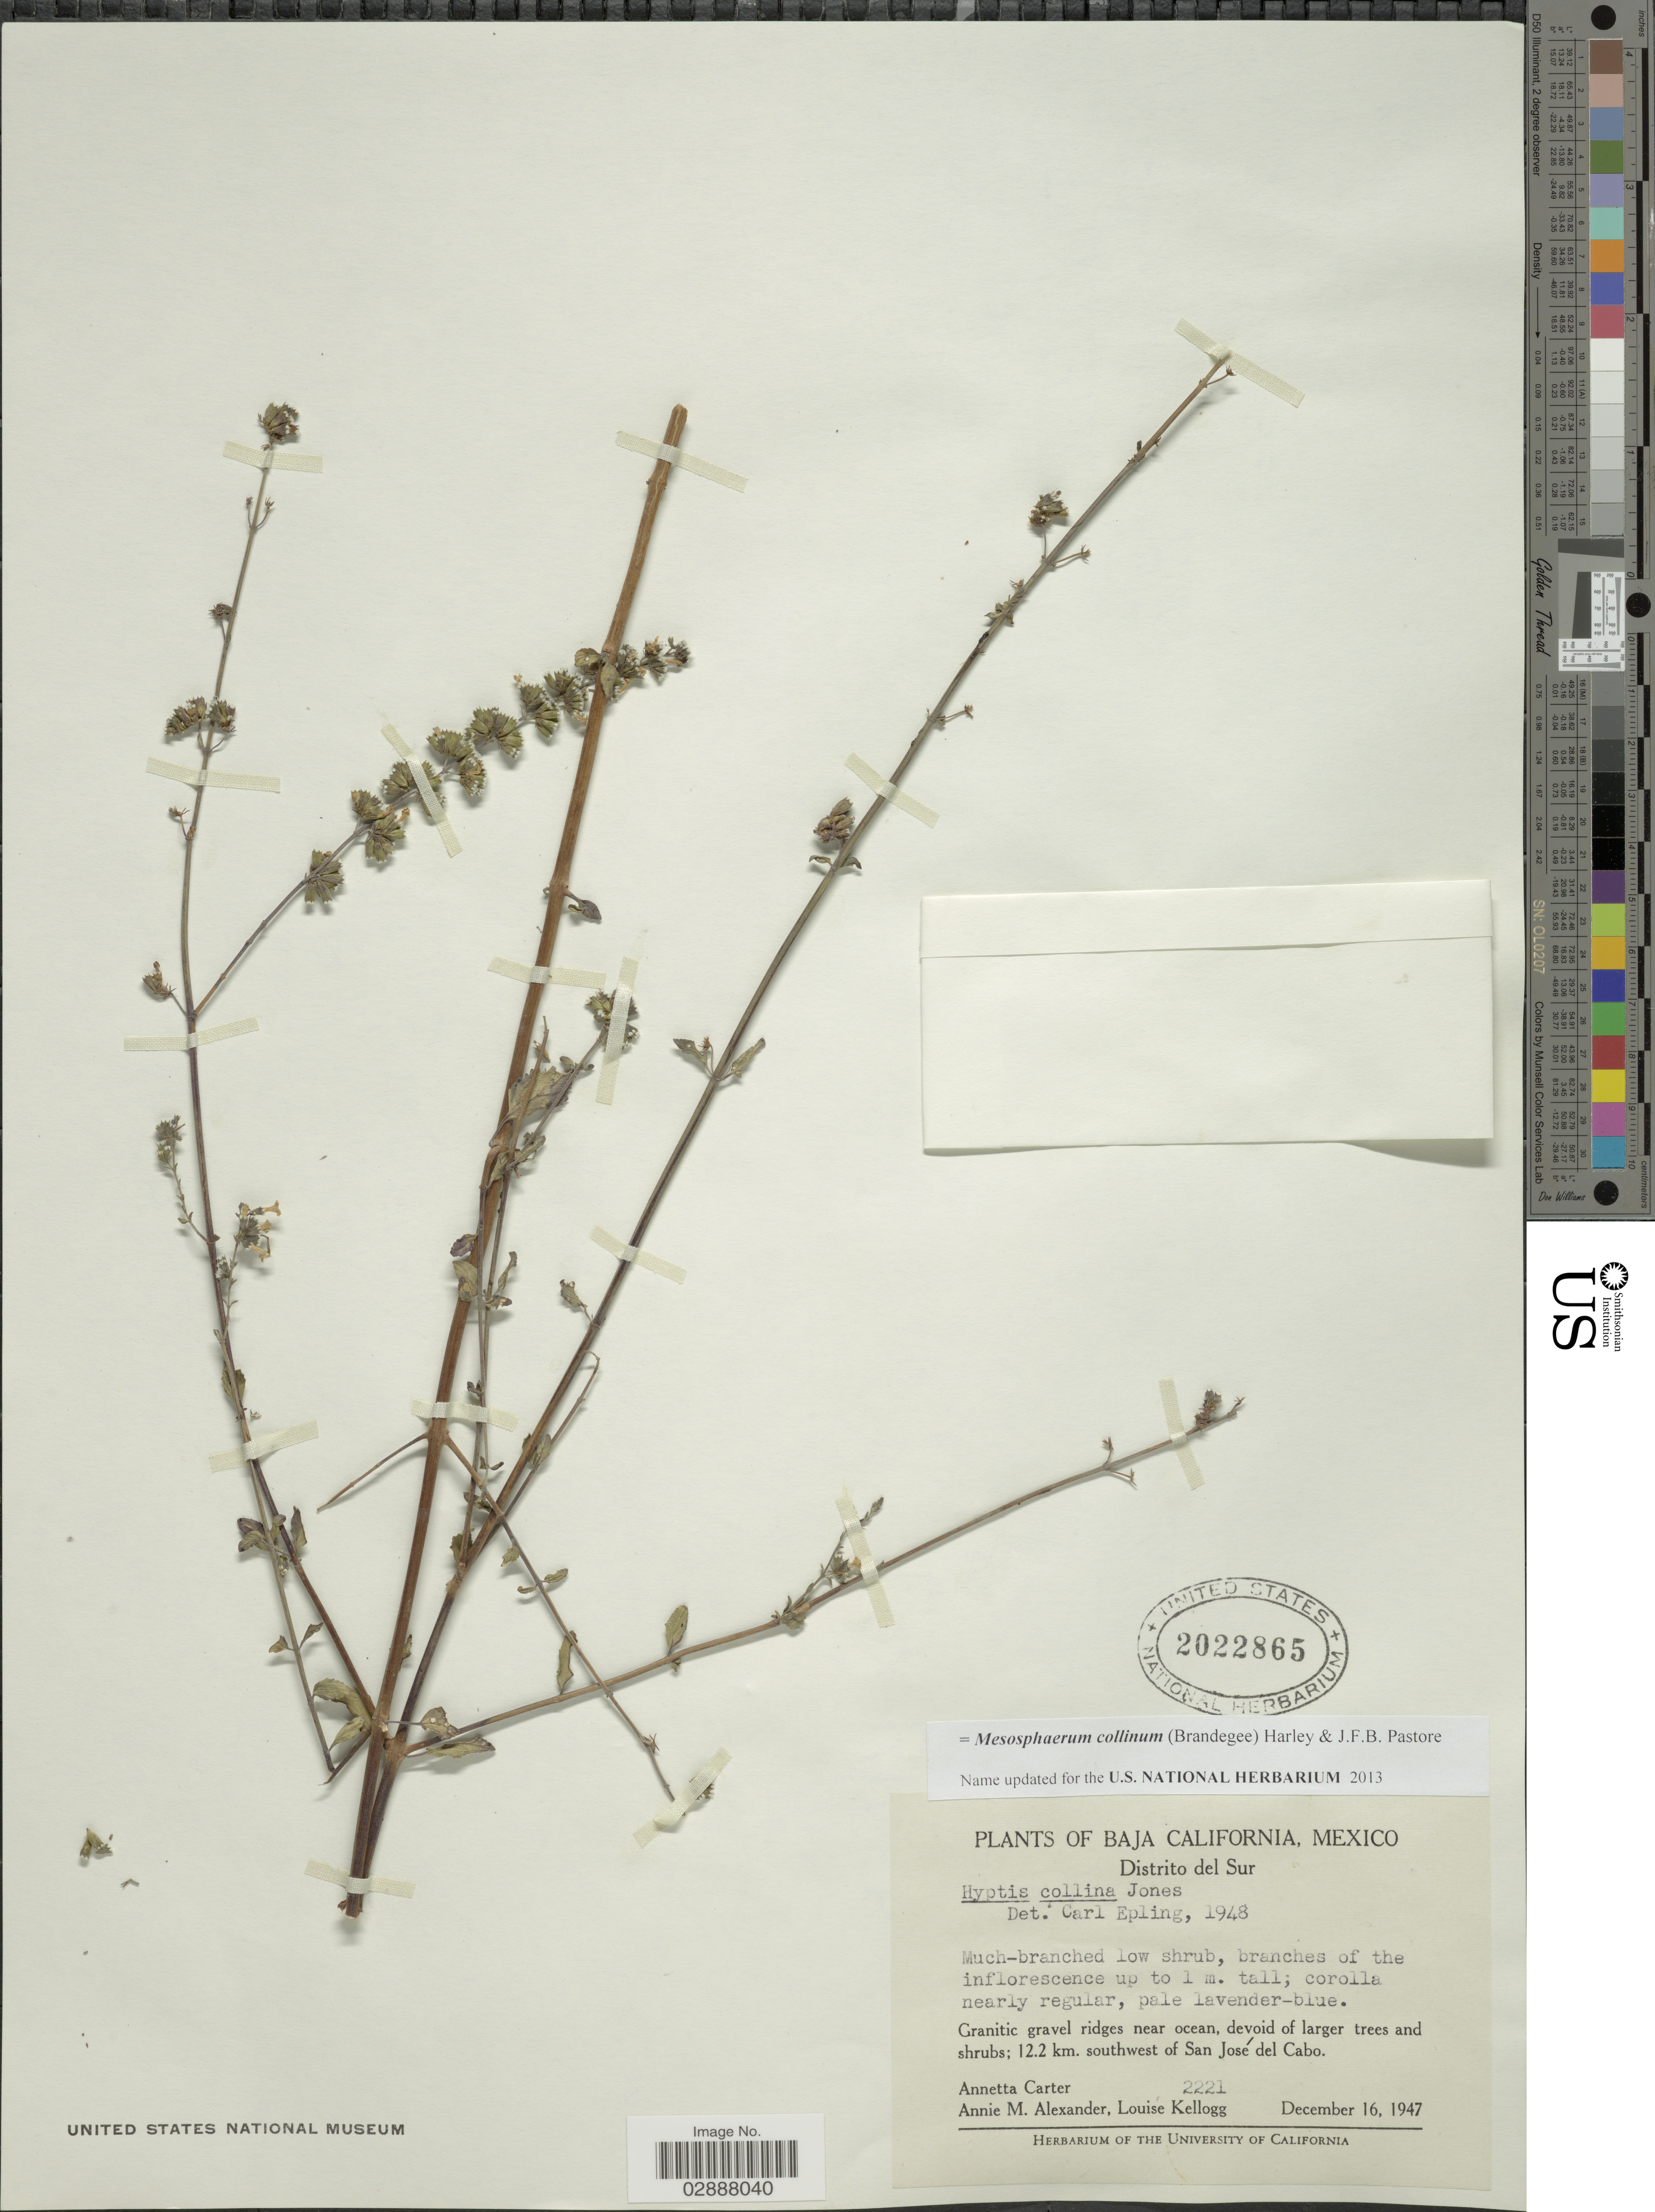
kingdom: Plantae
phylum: Tracheophyta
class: Magnoliopsida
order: Lamiales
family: Lamiaceae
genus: Mesosphaerum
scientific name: Mesosphaerum collinum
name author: (Brandegee) Harley & J.F.B. Pastore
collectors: A. Carter, A. M. Alexander & L. Kellog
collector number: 2221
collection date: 1947-12-16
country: Mexico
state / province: Baja California Sur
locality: Distrito del Sur. 12.2 km. southwest of San José del Cabo.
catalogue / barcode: US 2022865